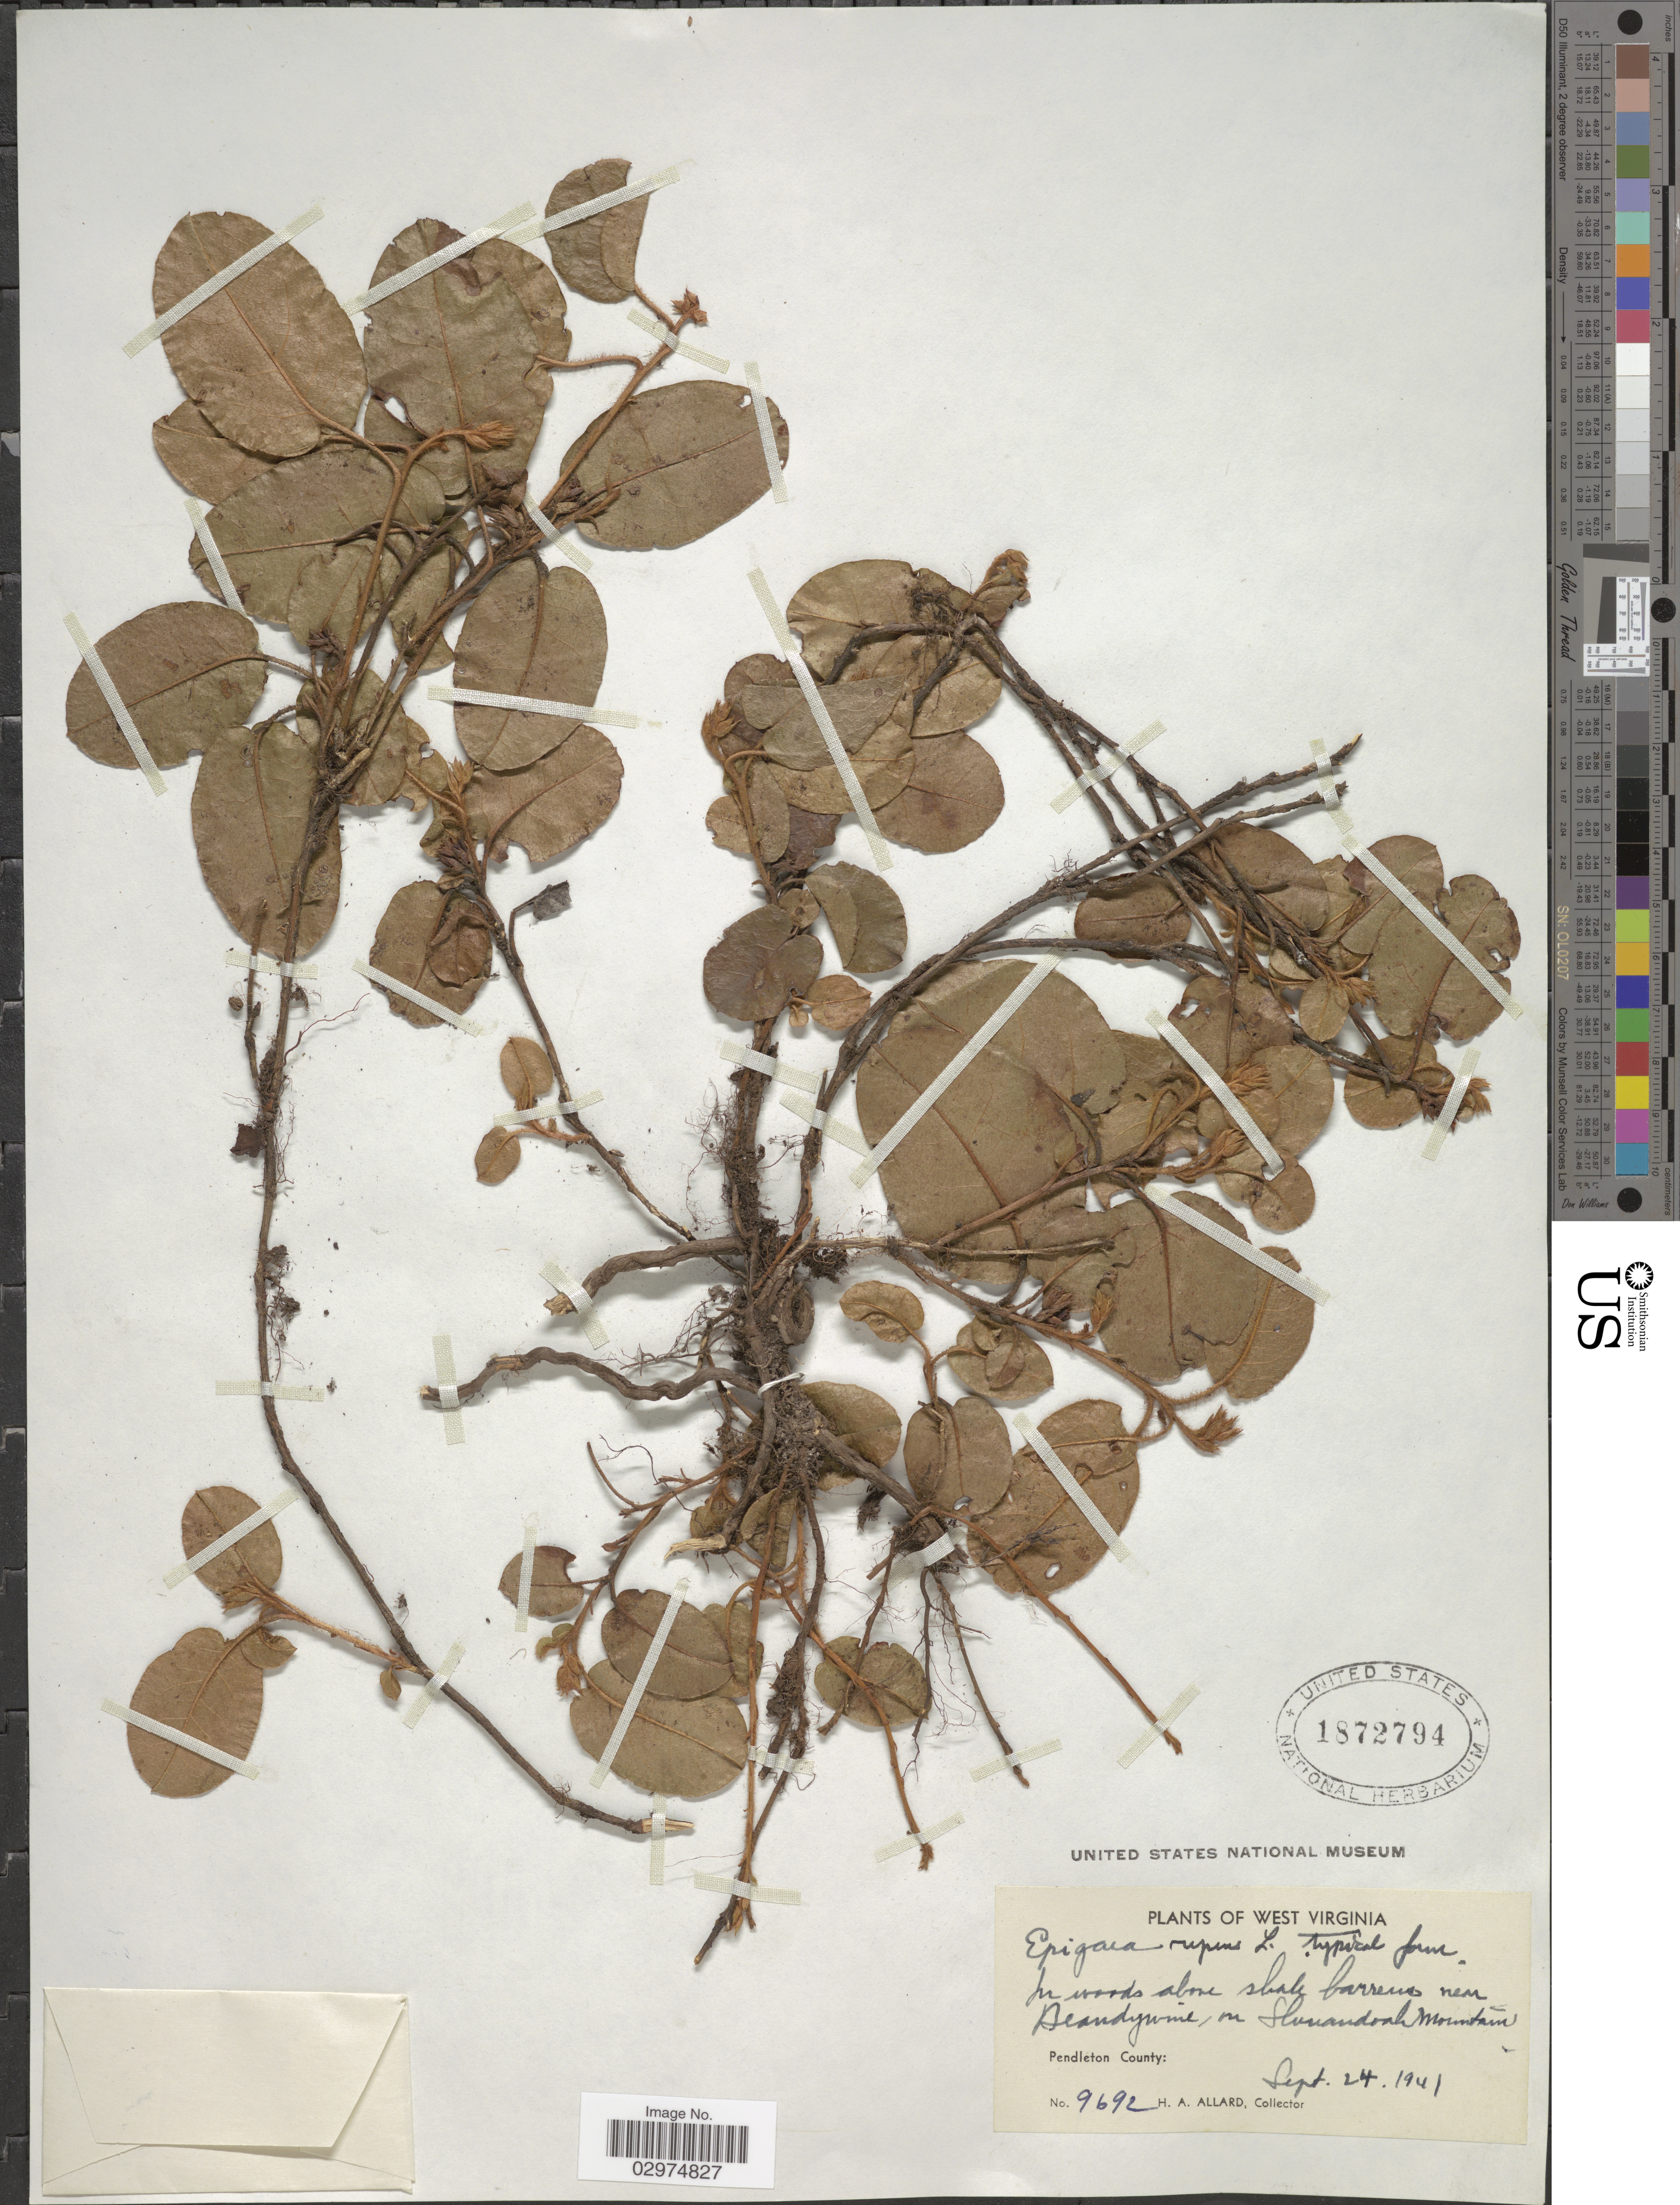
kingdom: Plantae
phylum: Tracheophyta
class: Magnoliopsida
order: Ericales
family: Ericaceae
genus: Epigaea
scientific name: Epigaea repens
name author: L.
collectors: H. A. Allard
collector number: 9692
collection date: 1941-09-24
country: United States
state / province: West Virginia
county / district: Pendleton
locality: In woods above shale barrens near Brandywine, on Shenandoah Mountain, Pendleton County.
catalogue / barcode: US 1872794